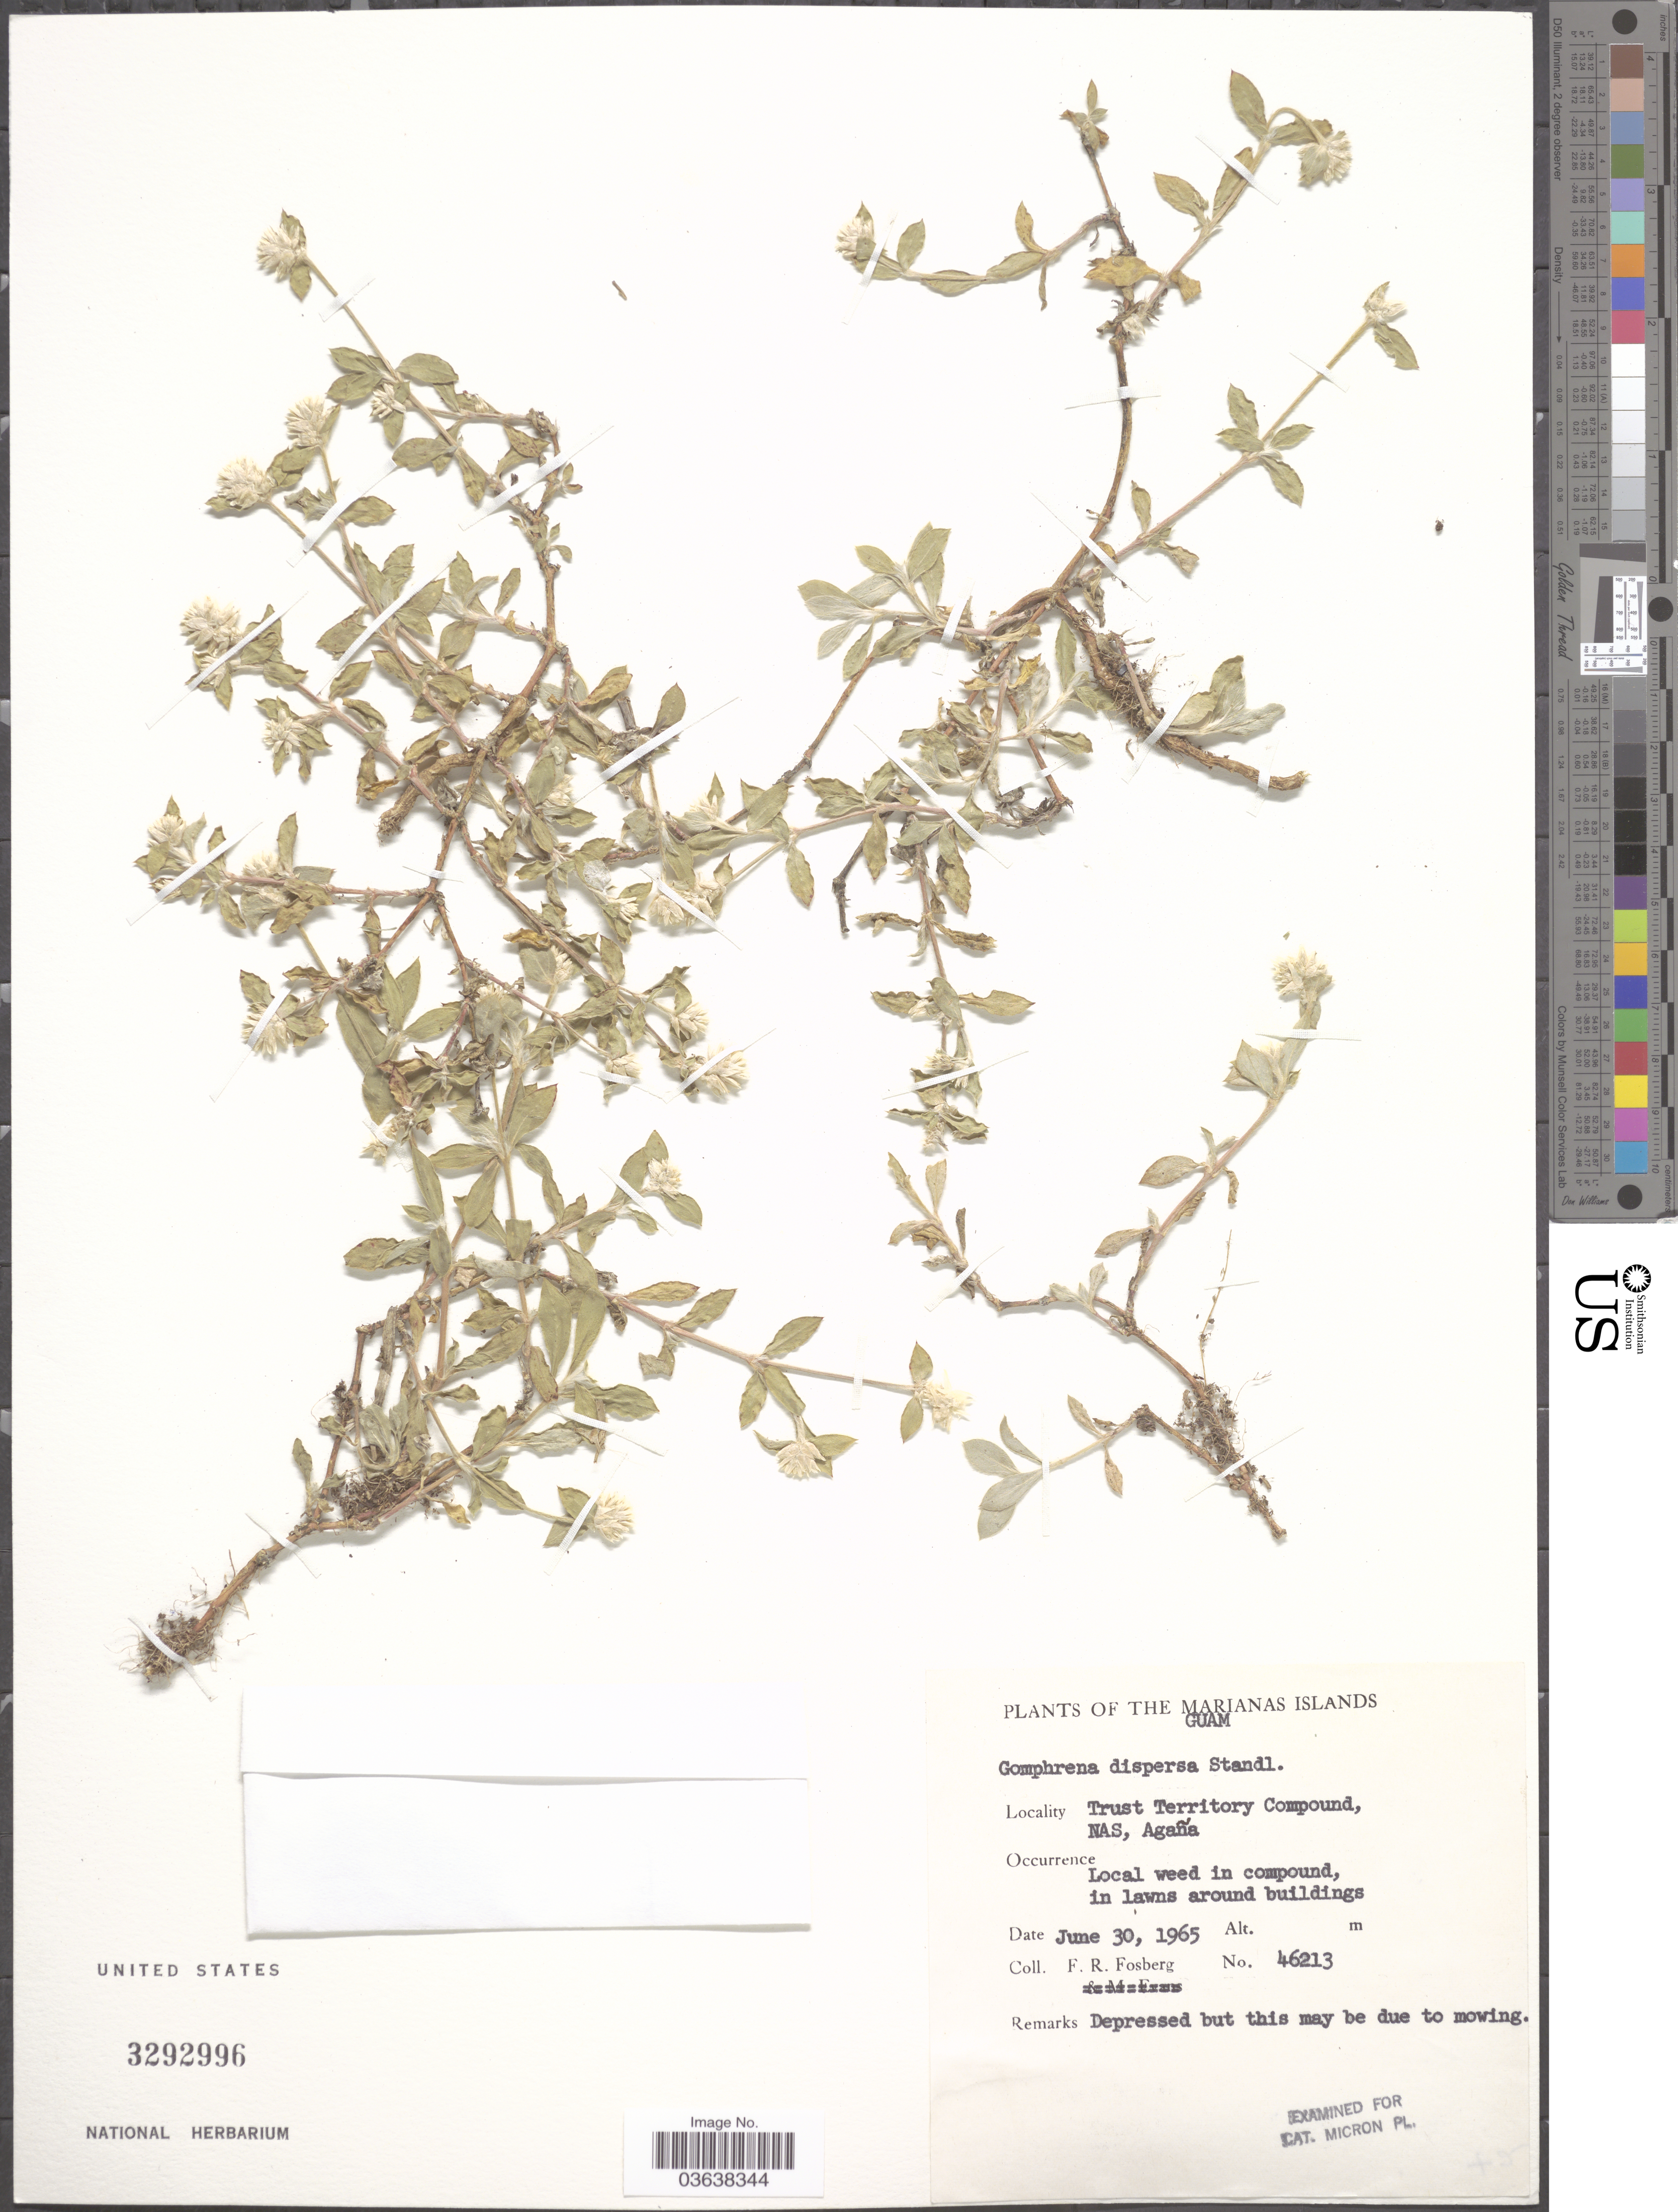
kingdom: Plantae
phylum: Tracheophyta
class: Magnoliopsida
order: Caryophyllales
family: Amaranthaceae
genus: Gomphrena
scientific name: Gomphrena globosa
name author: L.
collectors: F. R. Fosberg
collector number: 46213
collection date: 1965-06-30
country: Guam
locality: The Marianas Islands. Trust Territory Compound, NAS, Agaña. In lawns around buildings.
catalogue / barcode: US 3292996